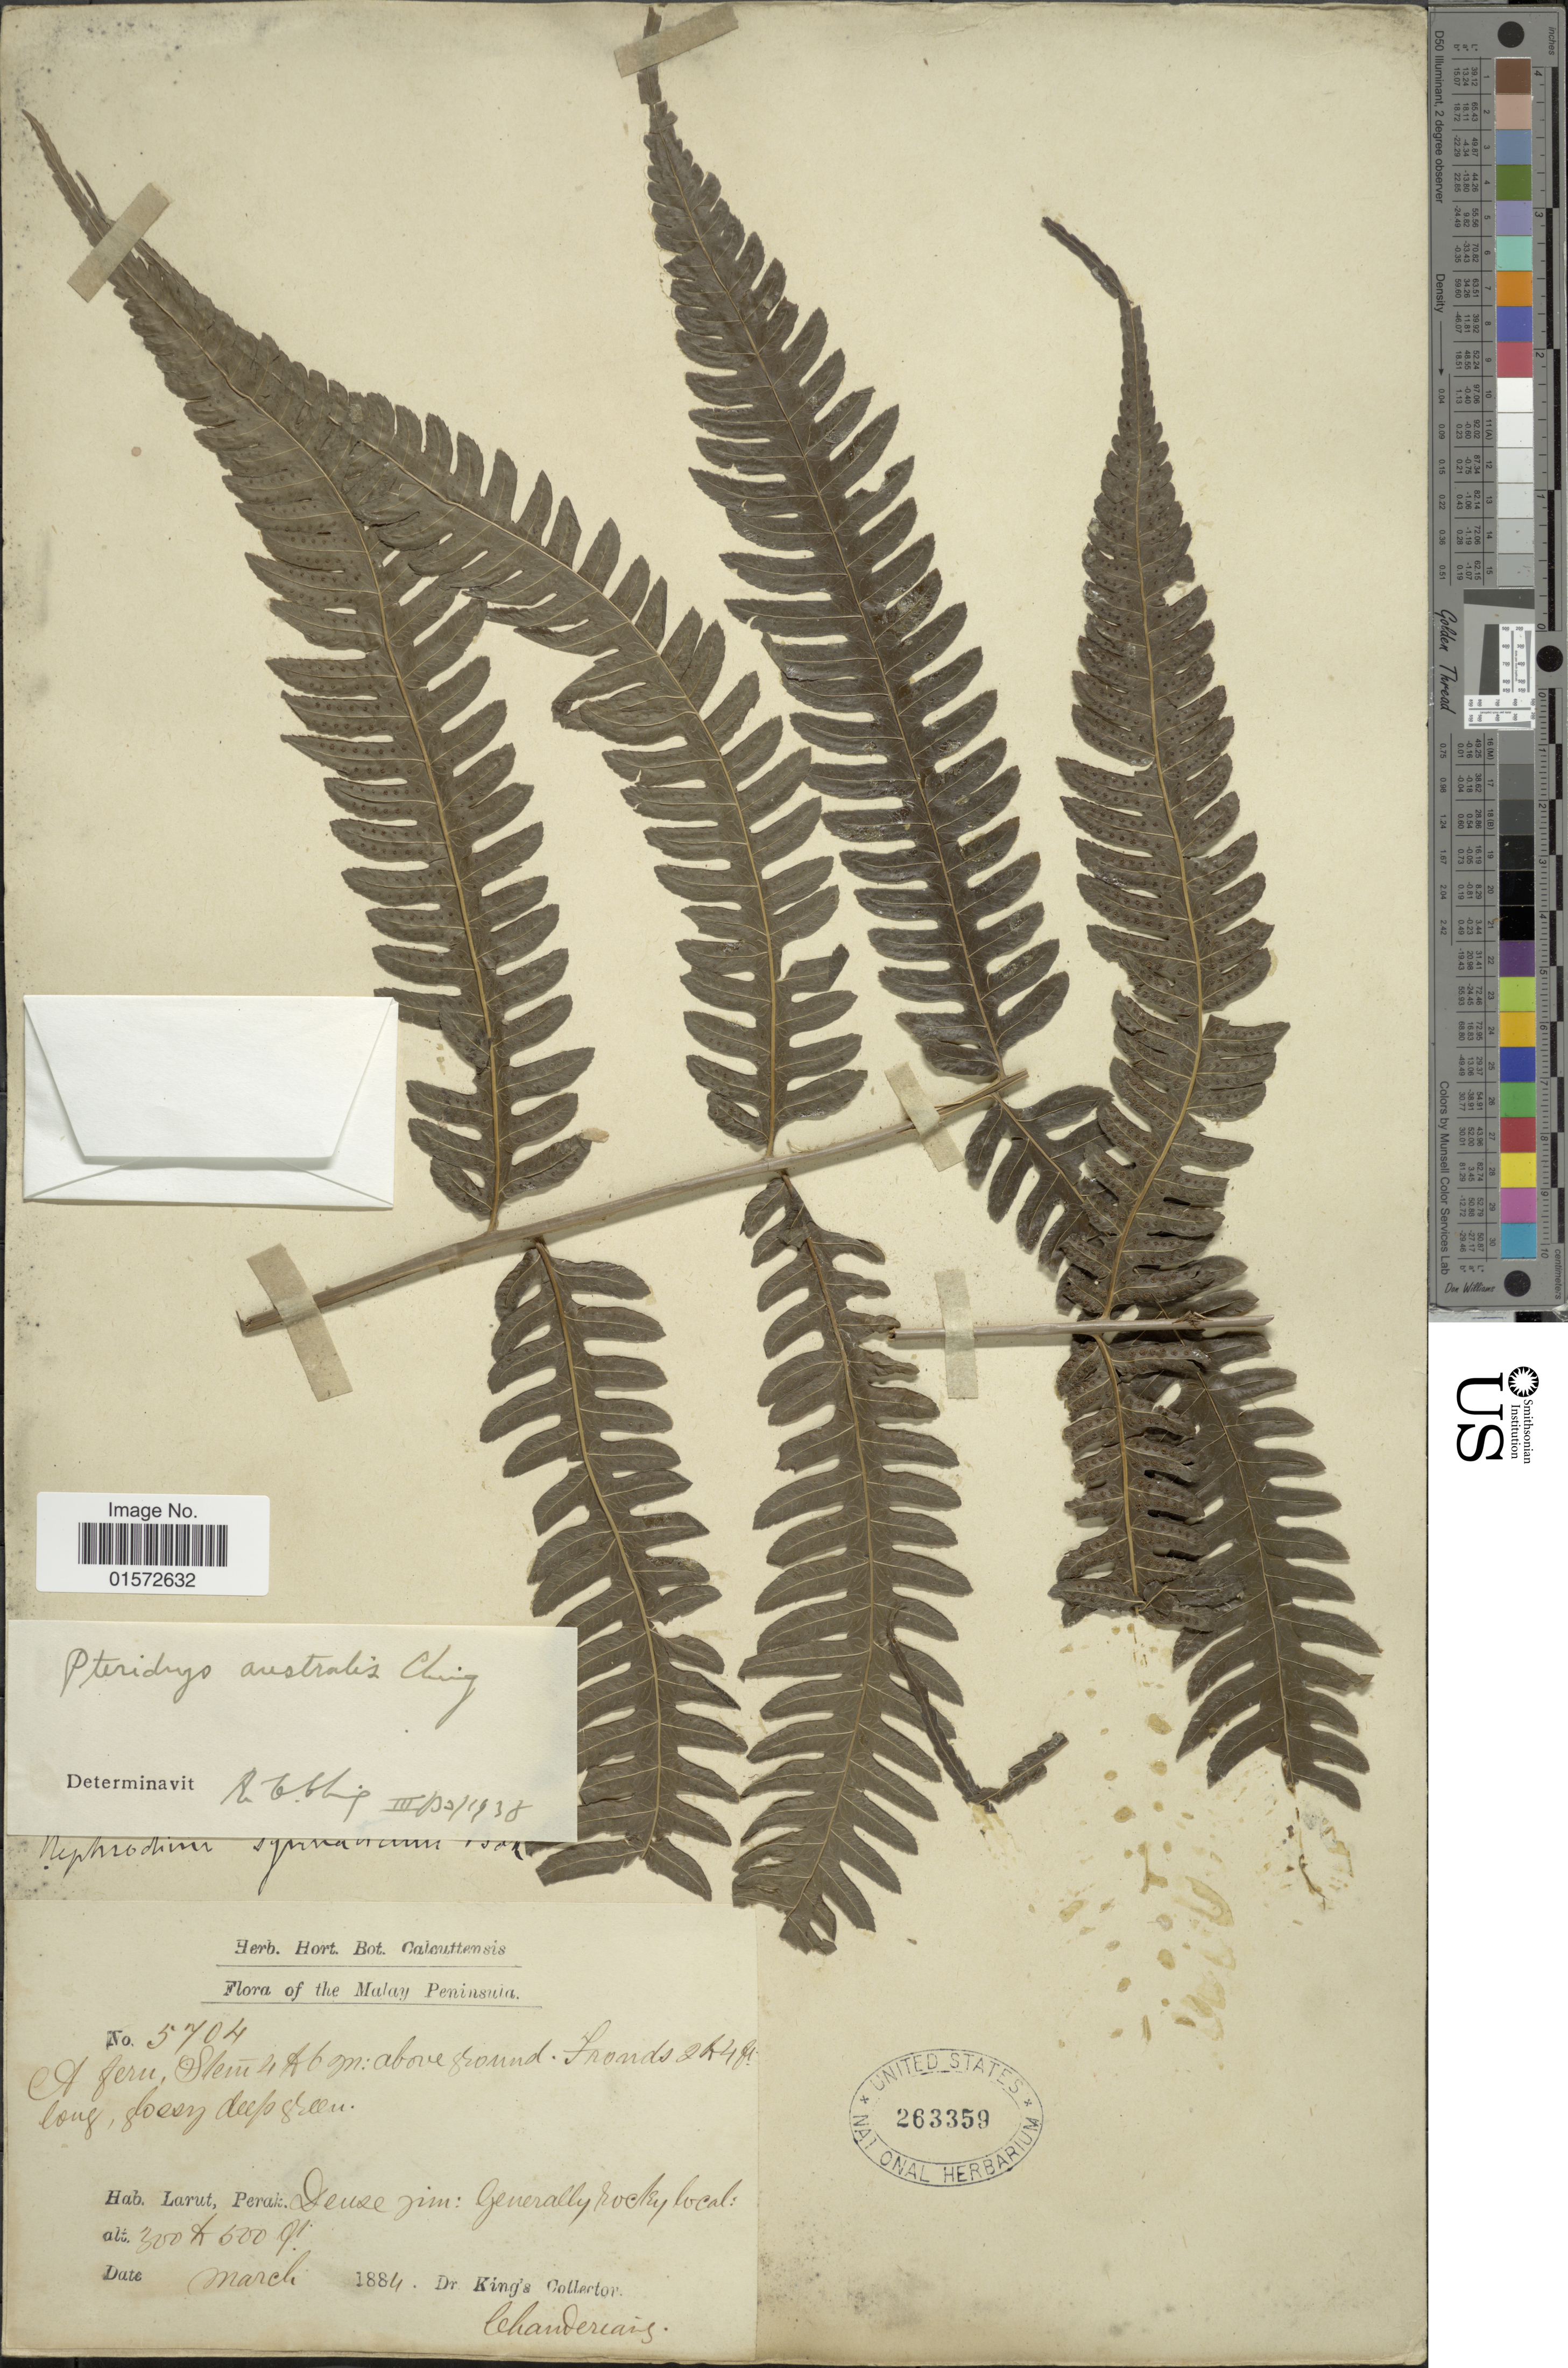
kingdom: Plantae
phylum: Tracheophyta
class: Polypodiopsida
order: Polypodiales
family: Tectariaceae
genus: Pteridrys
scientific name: Pteridrys australis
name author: Ching ex C. Chr. & Ching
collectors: Dr. King's collector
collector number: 5704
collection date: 1884-03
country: Malaysia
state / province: Perak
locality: Deuze jim: Generally Rocky local, Larut. Malay Peninsula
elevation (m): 91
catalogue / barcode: US 263359